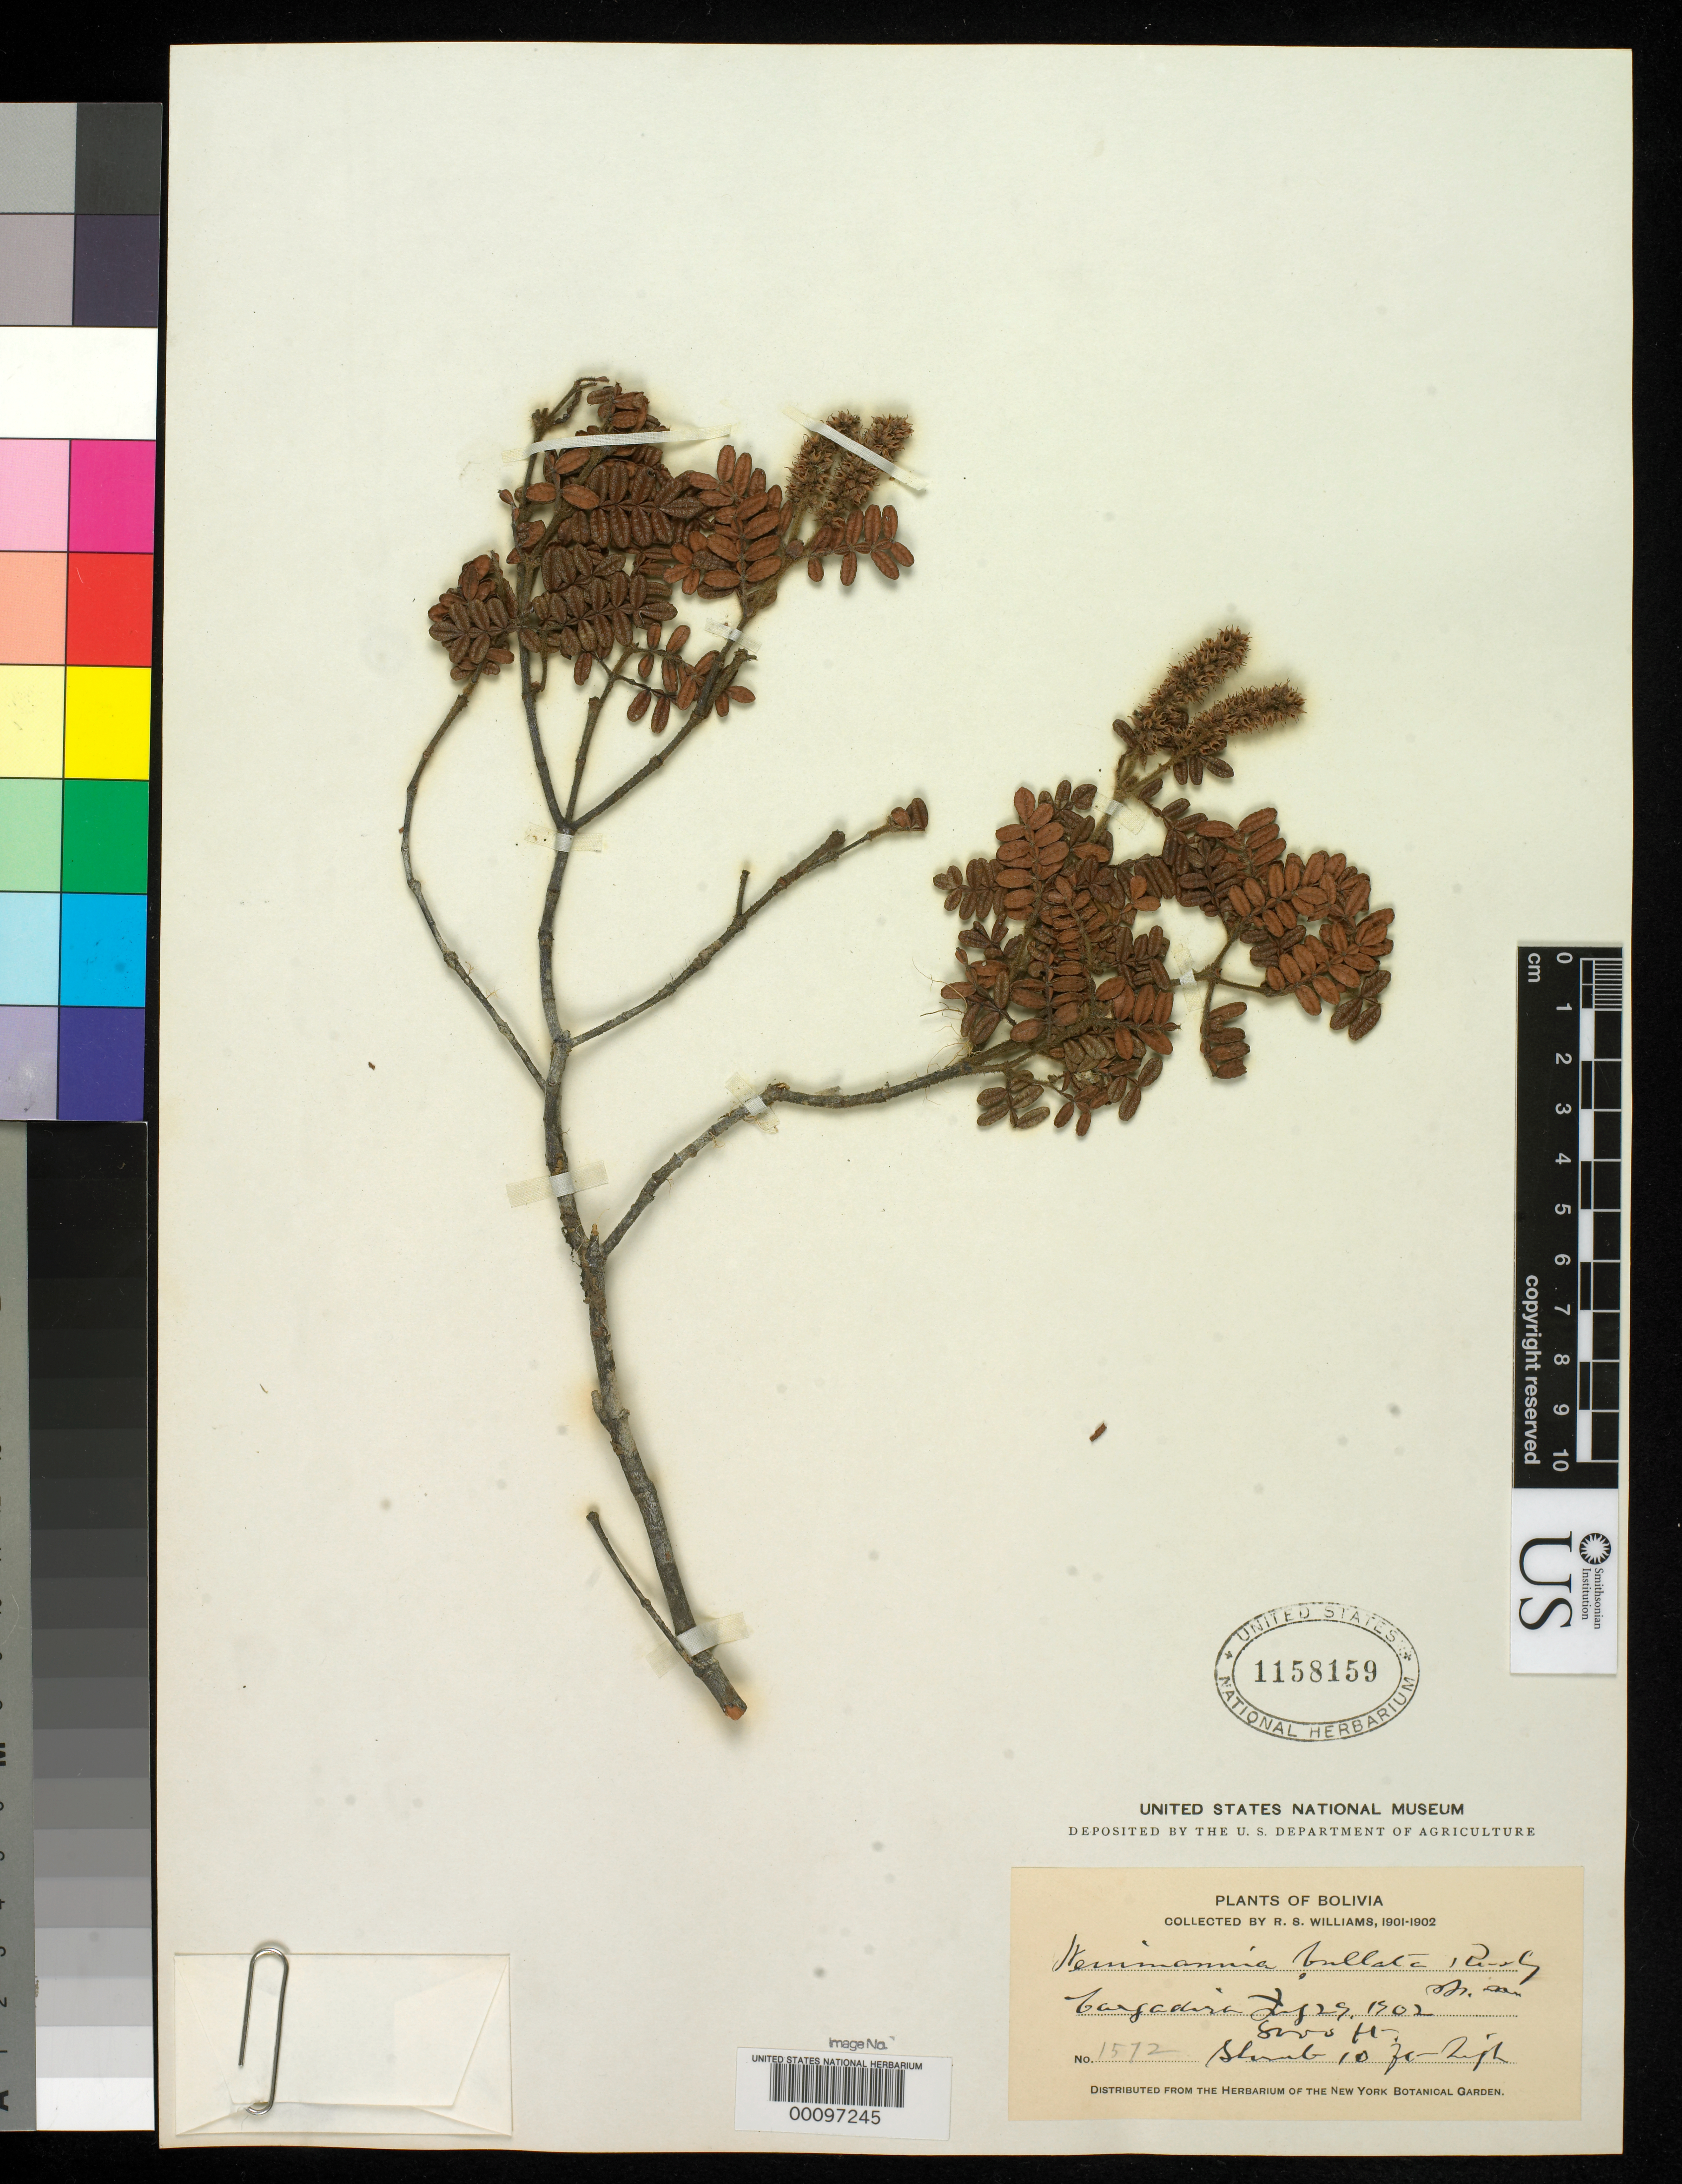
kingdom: Plantae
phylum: Tracheophyta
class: Magnoliopsida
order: Oxalidales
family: Cunoniaceae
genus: Weinmannia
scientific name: Weinmannia bullata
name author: Rusby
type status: Isotype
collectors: R. S. Williams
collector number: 1572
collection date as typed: July 29, 1902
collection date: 1902-07-29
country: Bolivia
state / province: La Paz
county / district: Franz Tamayo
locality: Cargadira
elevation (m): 2438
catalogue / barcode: US 1158159